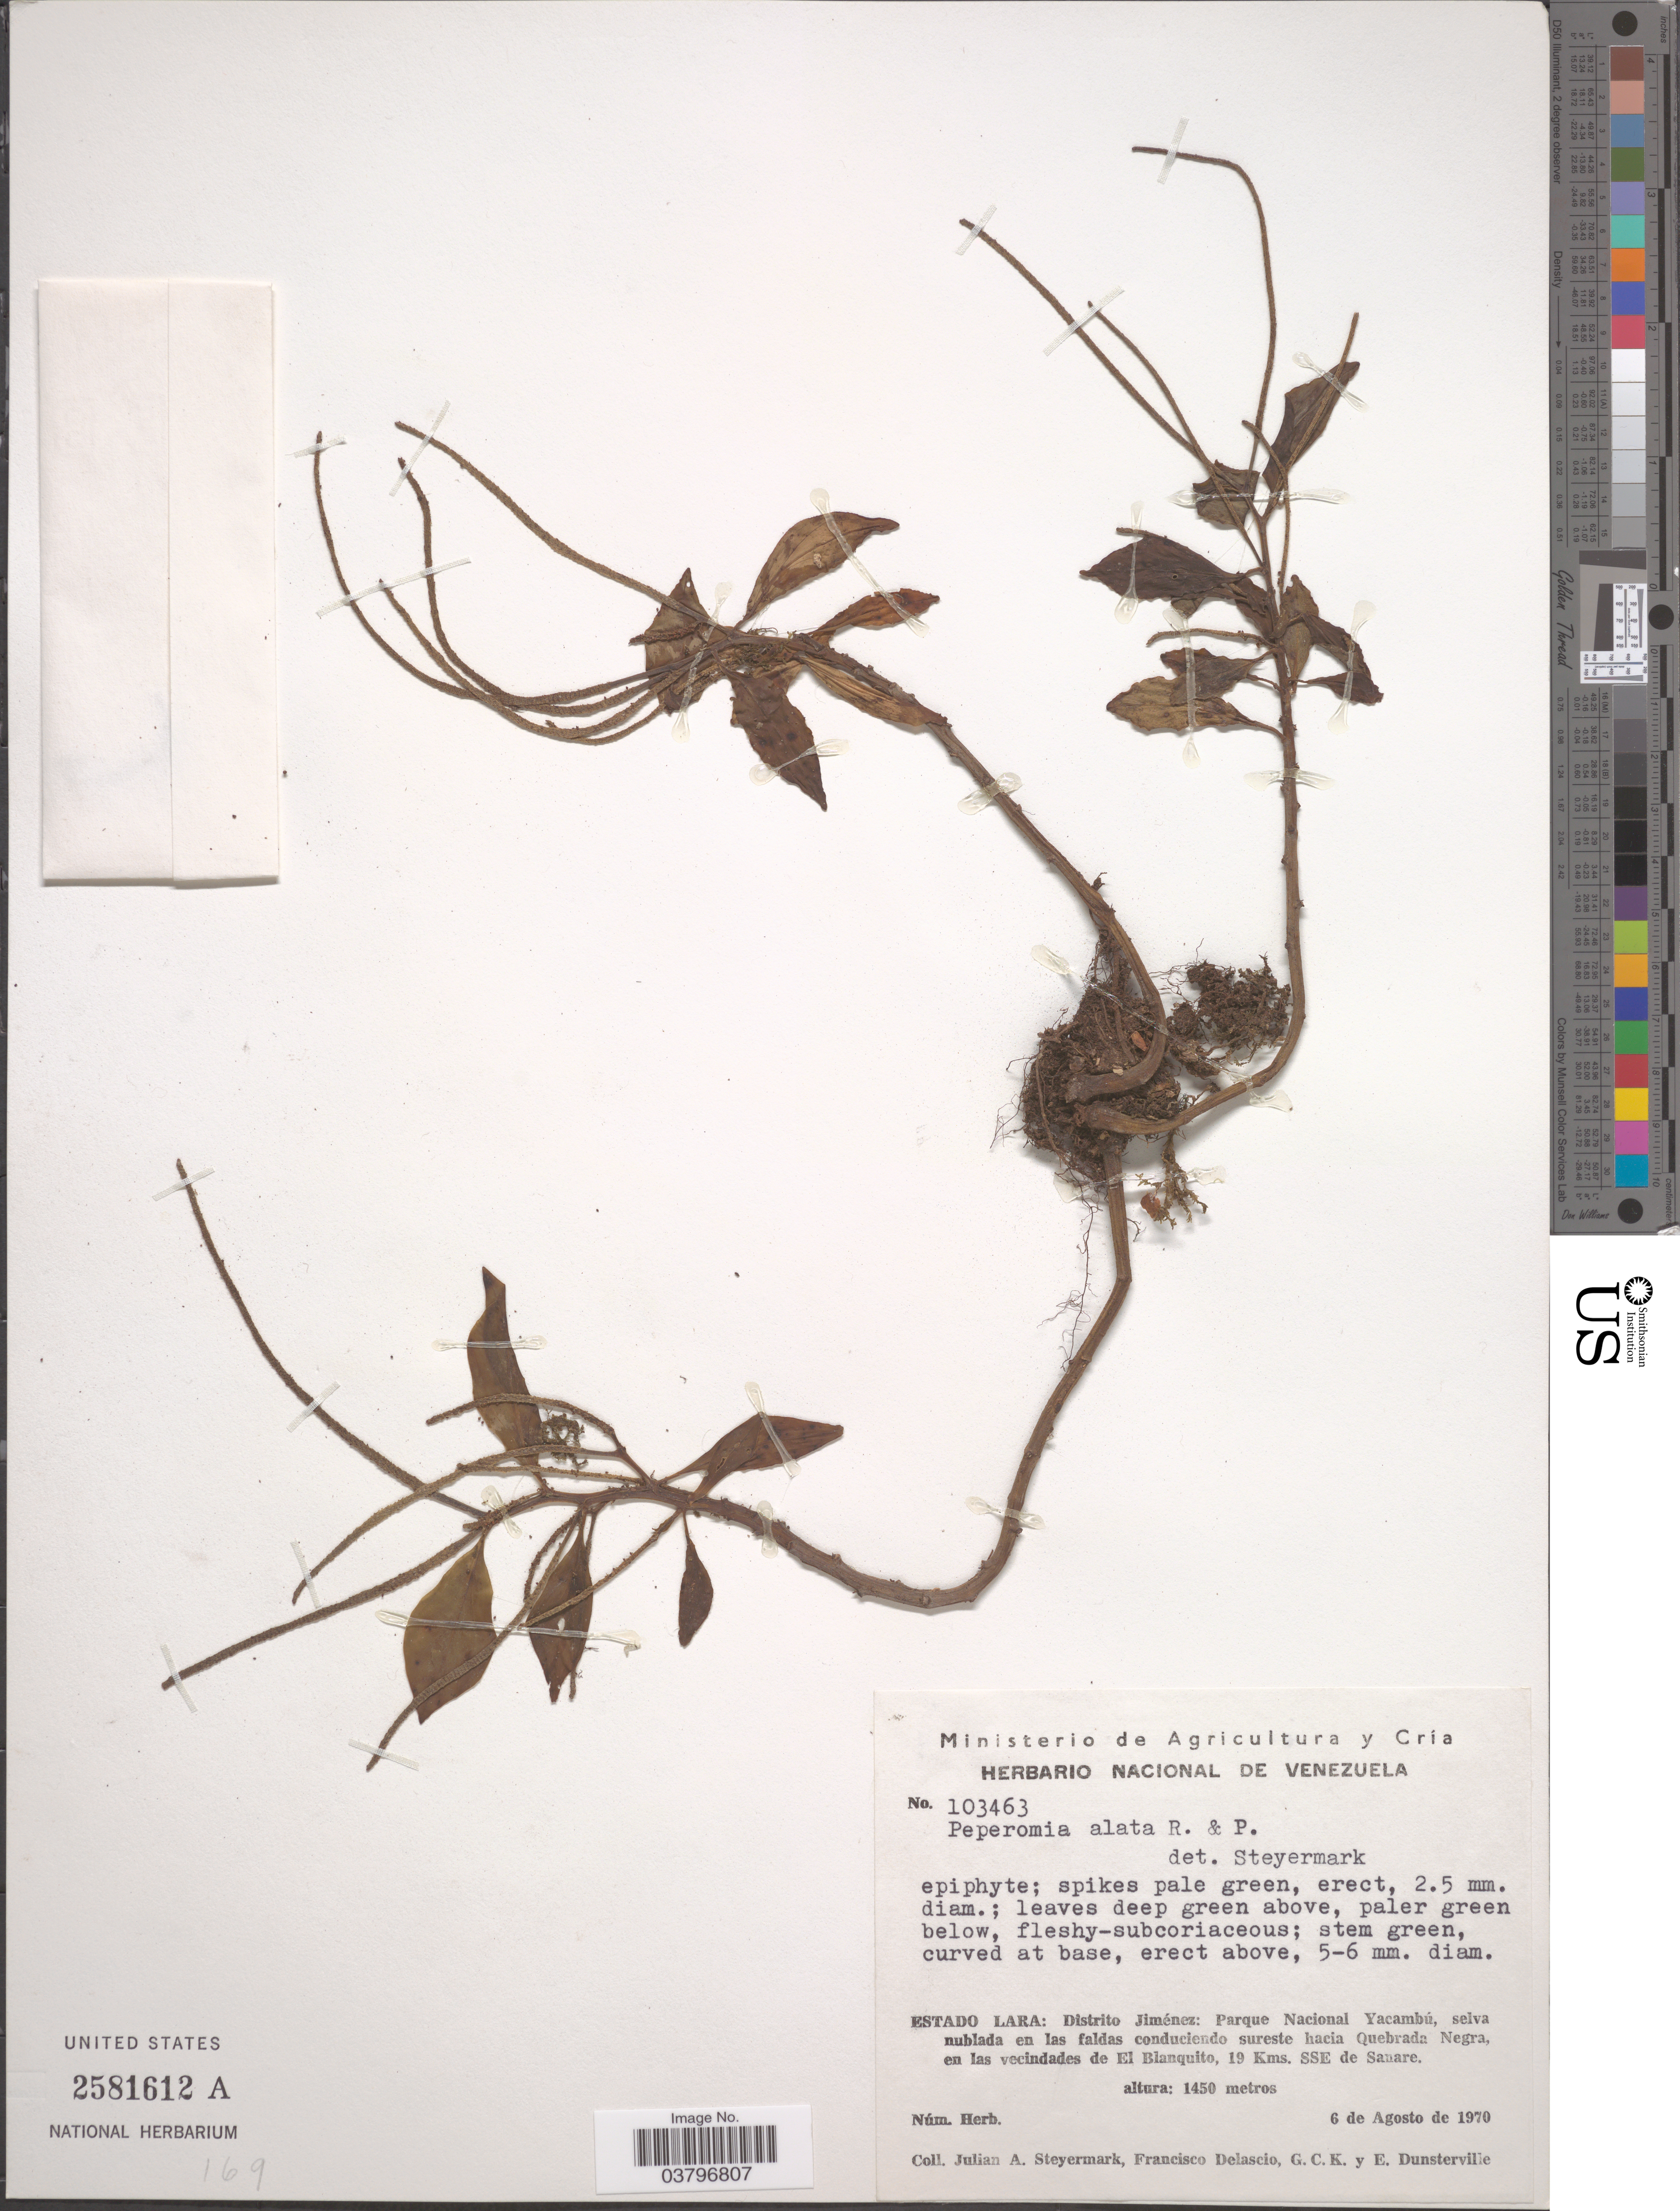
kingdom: Plantae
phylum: Tracheophyta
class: Magnoliopsida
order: Piperales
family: Piperaceae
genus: Peperomia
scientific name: Peperomia alata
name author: Ruiz & Pav.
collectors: J. Steyermark, F. Delascio, G. C. K. Dunsterville & E. Dunsterville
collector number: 103463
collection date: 1970-08-06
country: Venezuela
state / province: Lara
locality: Distrito Jiménez: Parque Nacional Yacambú, selva nublada en las faldas conduciendo sureste hacia Quebrada Negra, en las vecindades de El Blanquito, 19 Kms. SSE de Sanare.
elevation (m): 1450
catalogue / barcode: US 2581612A